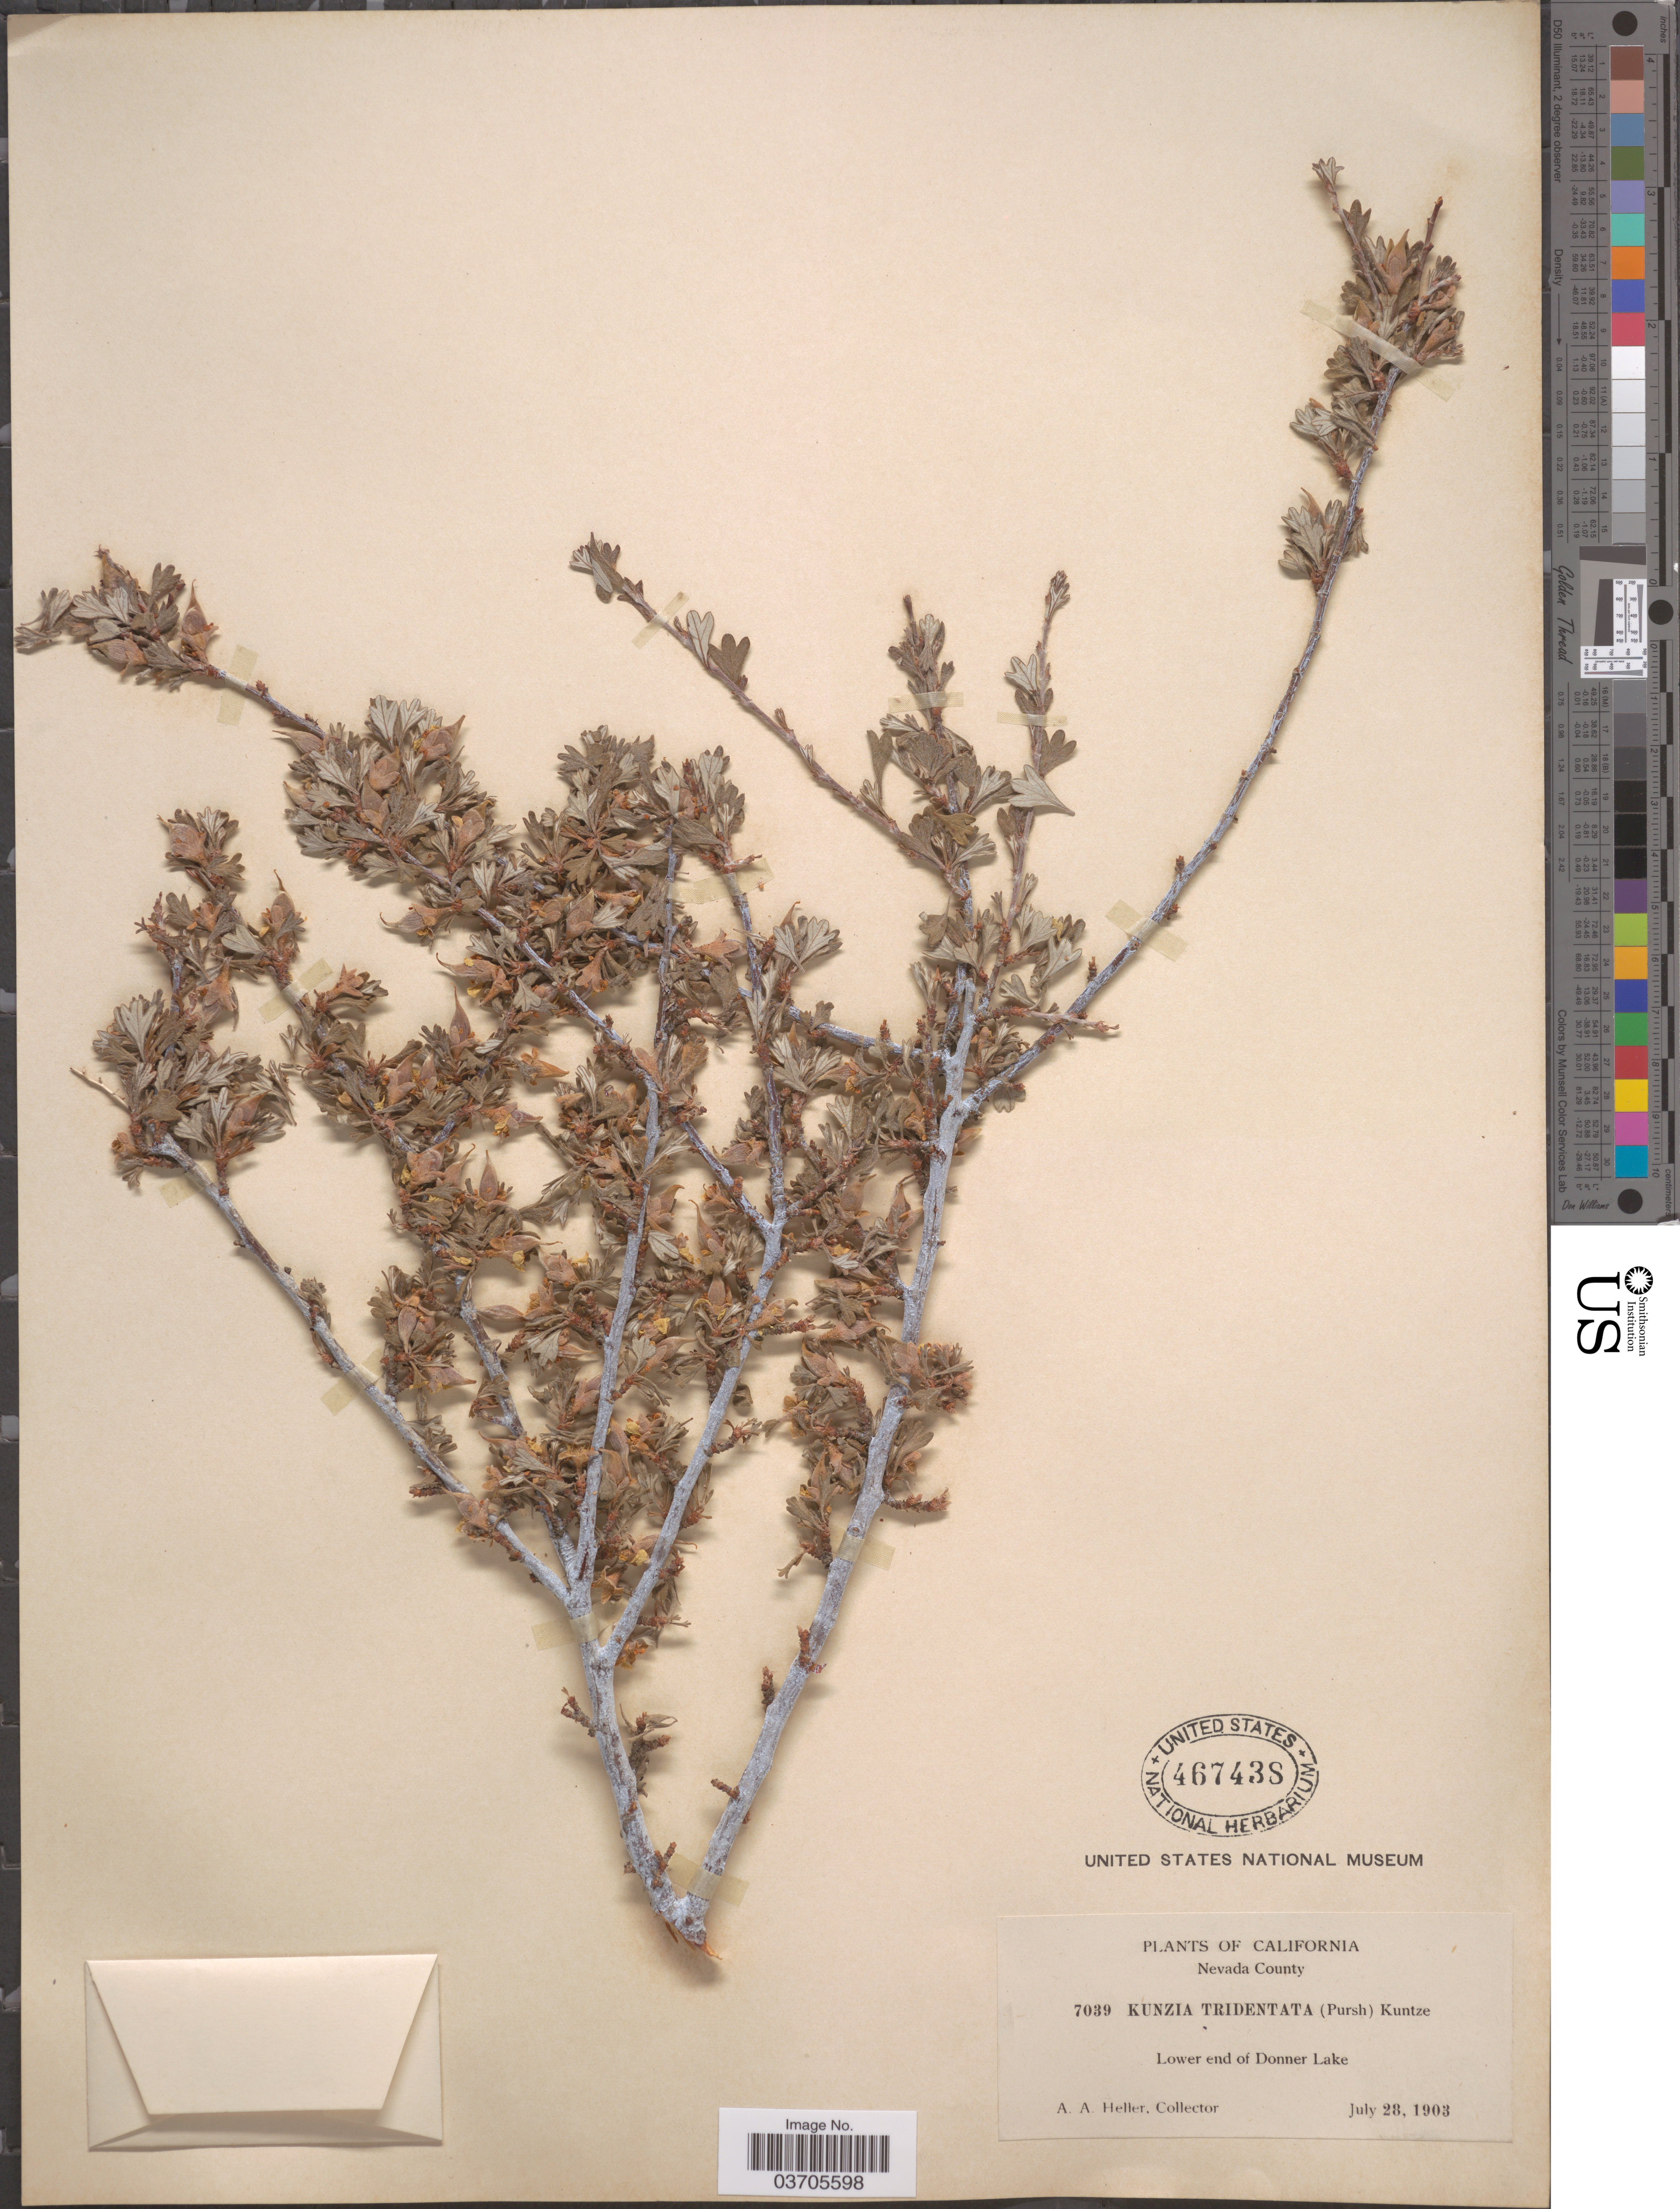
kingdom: Plantae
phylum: Tracheophyta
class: Magnoliopsida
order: Rosales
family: Rosaceae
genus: Purshia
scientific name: Purshia tridentata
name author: (Pursh) DC.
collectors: A. A. Heller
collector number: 7039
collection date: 1903-07-28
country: United States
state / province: California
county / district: Nevada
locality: Nevada County. Lower end of Donner Lake.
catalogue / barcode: US 467438